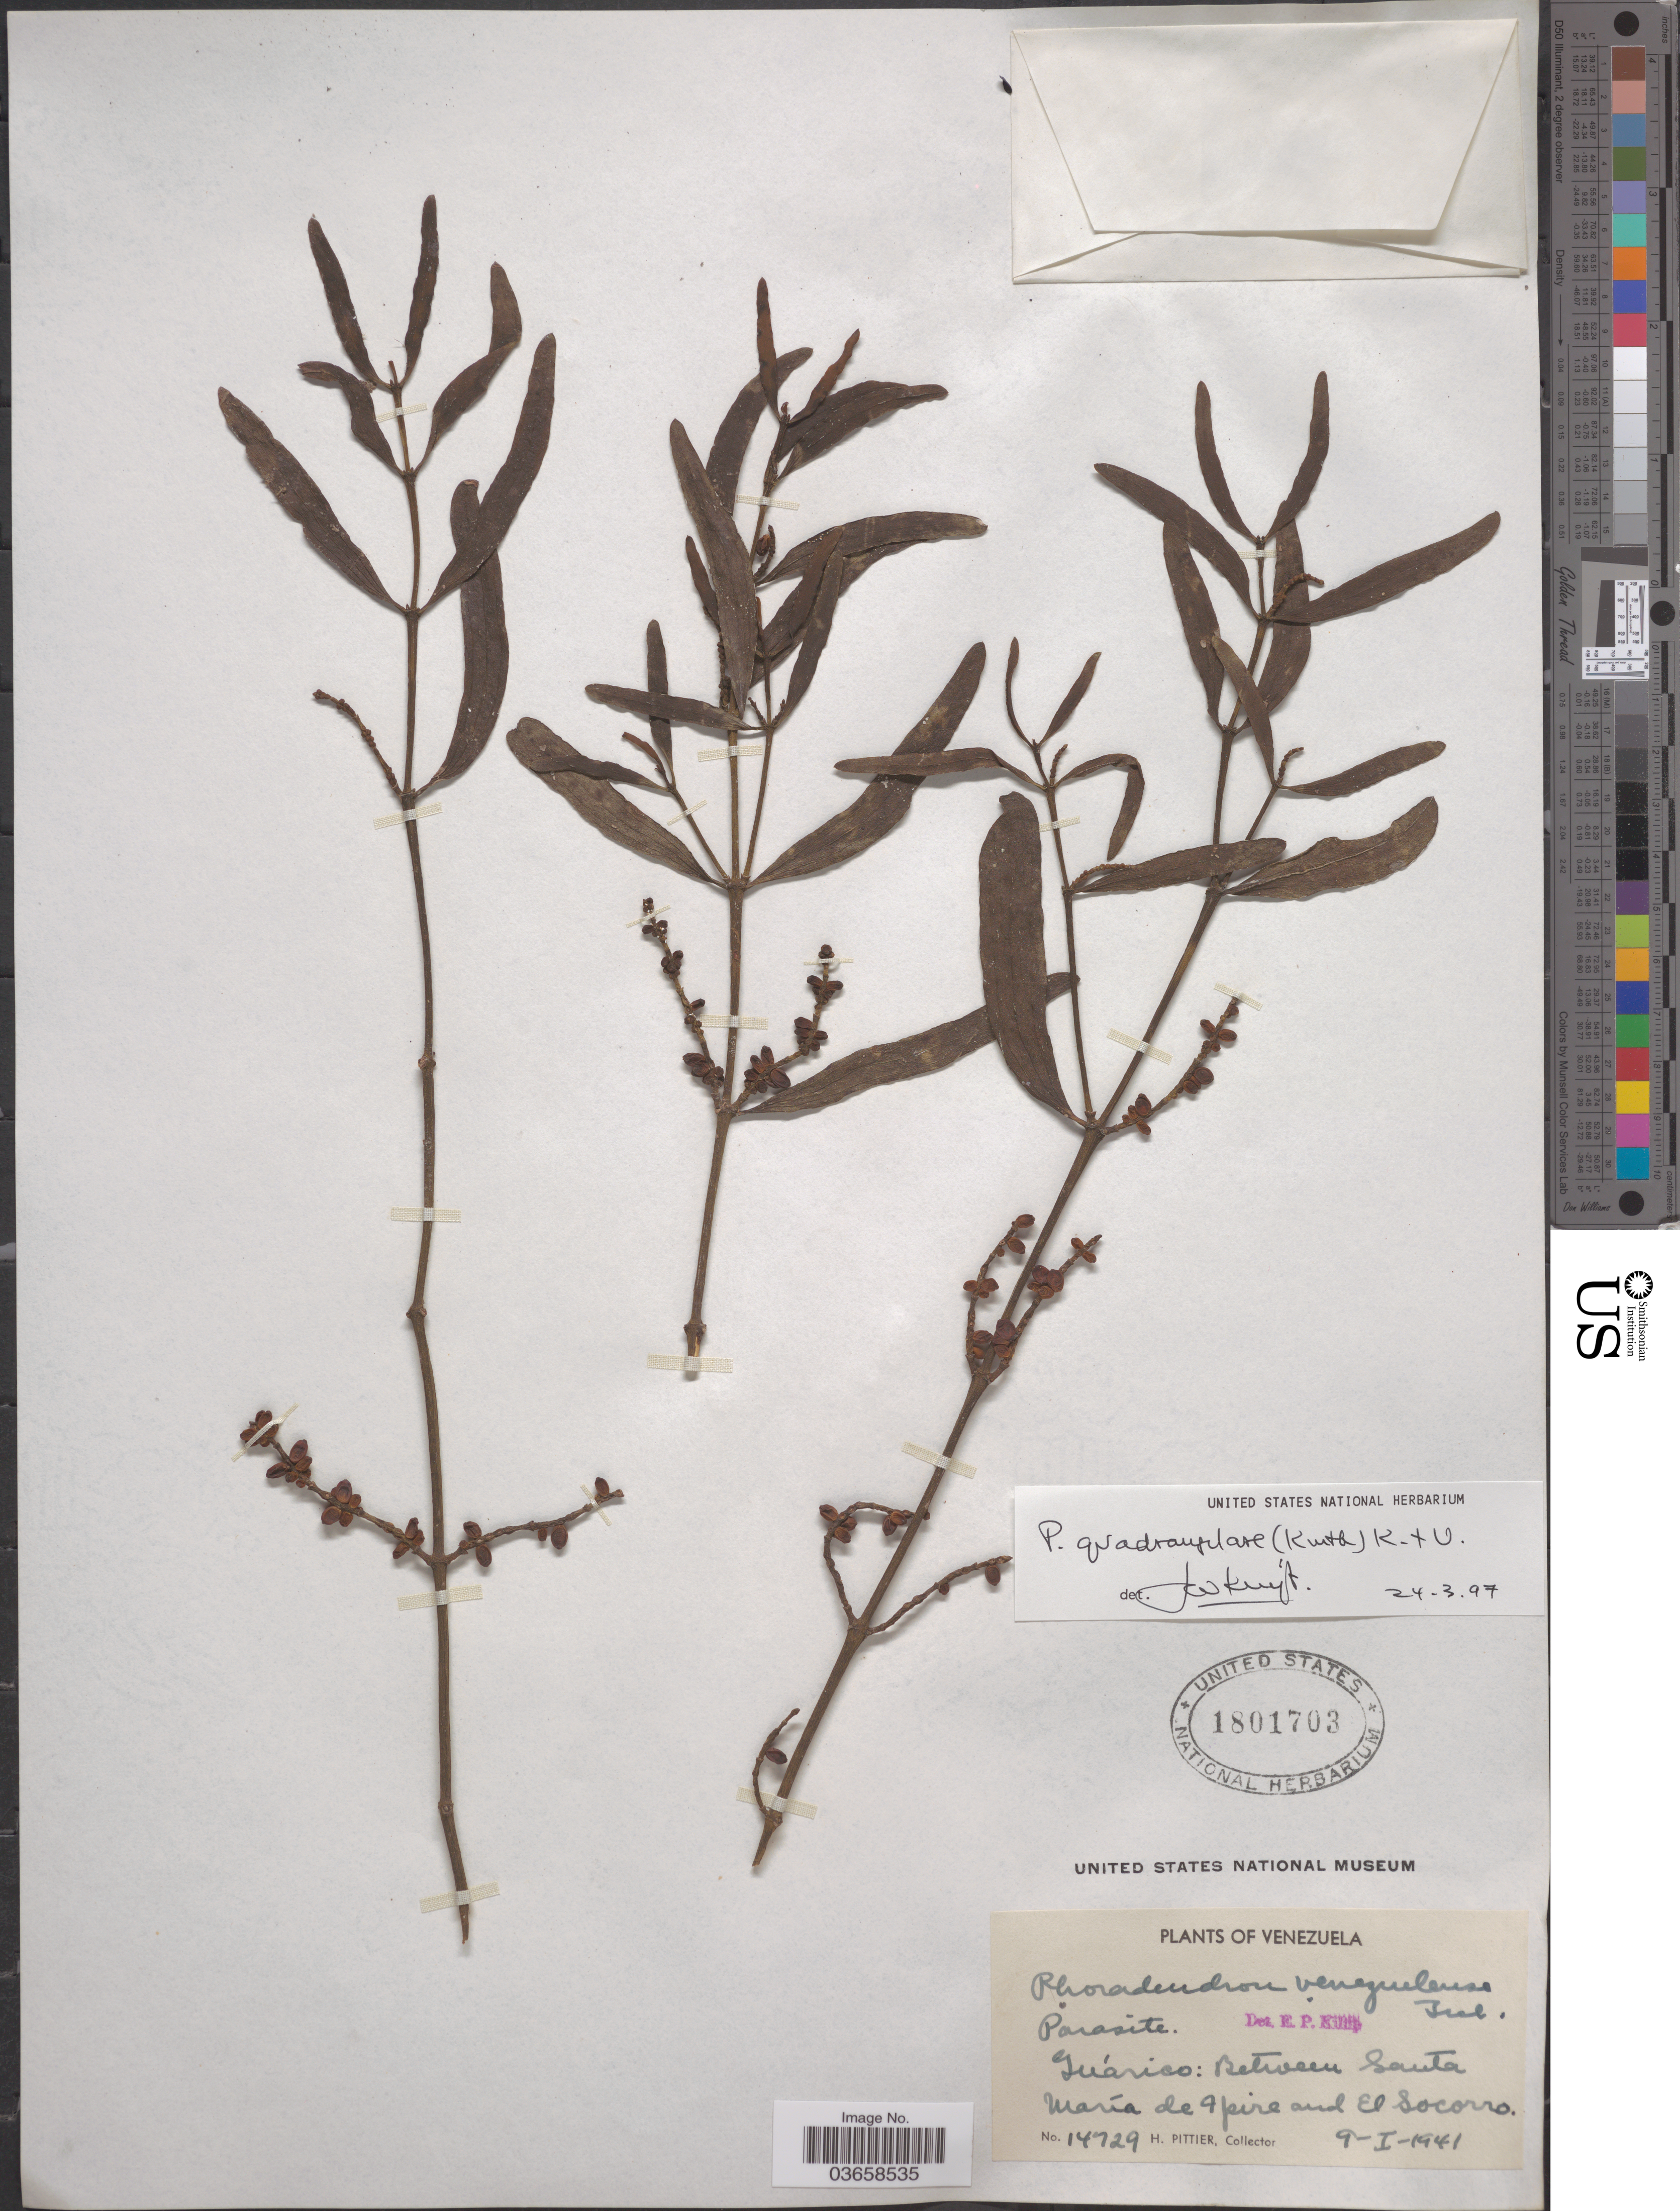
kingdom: Plantae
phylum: Tracheophyta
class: Magnoliopsida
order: Santalales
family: Viscaceae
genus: Phoradendron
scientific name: Phoradendron quadrangulare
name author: (Kunth) Griseb.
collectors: H. F. Pittier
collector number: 14729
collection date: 1941-01-09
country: Venezuela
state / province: Guárico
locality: Between Santa María de Ipire and El Socorro.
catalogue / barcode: US 1801703